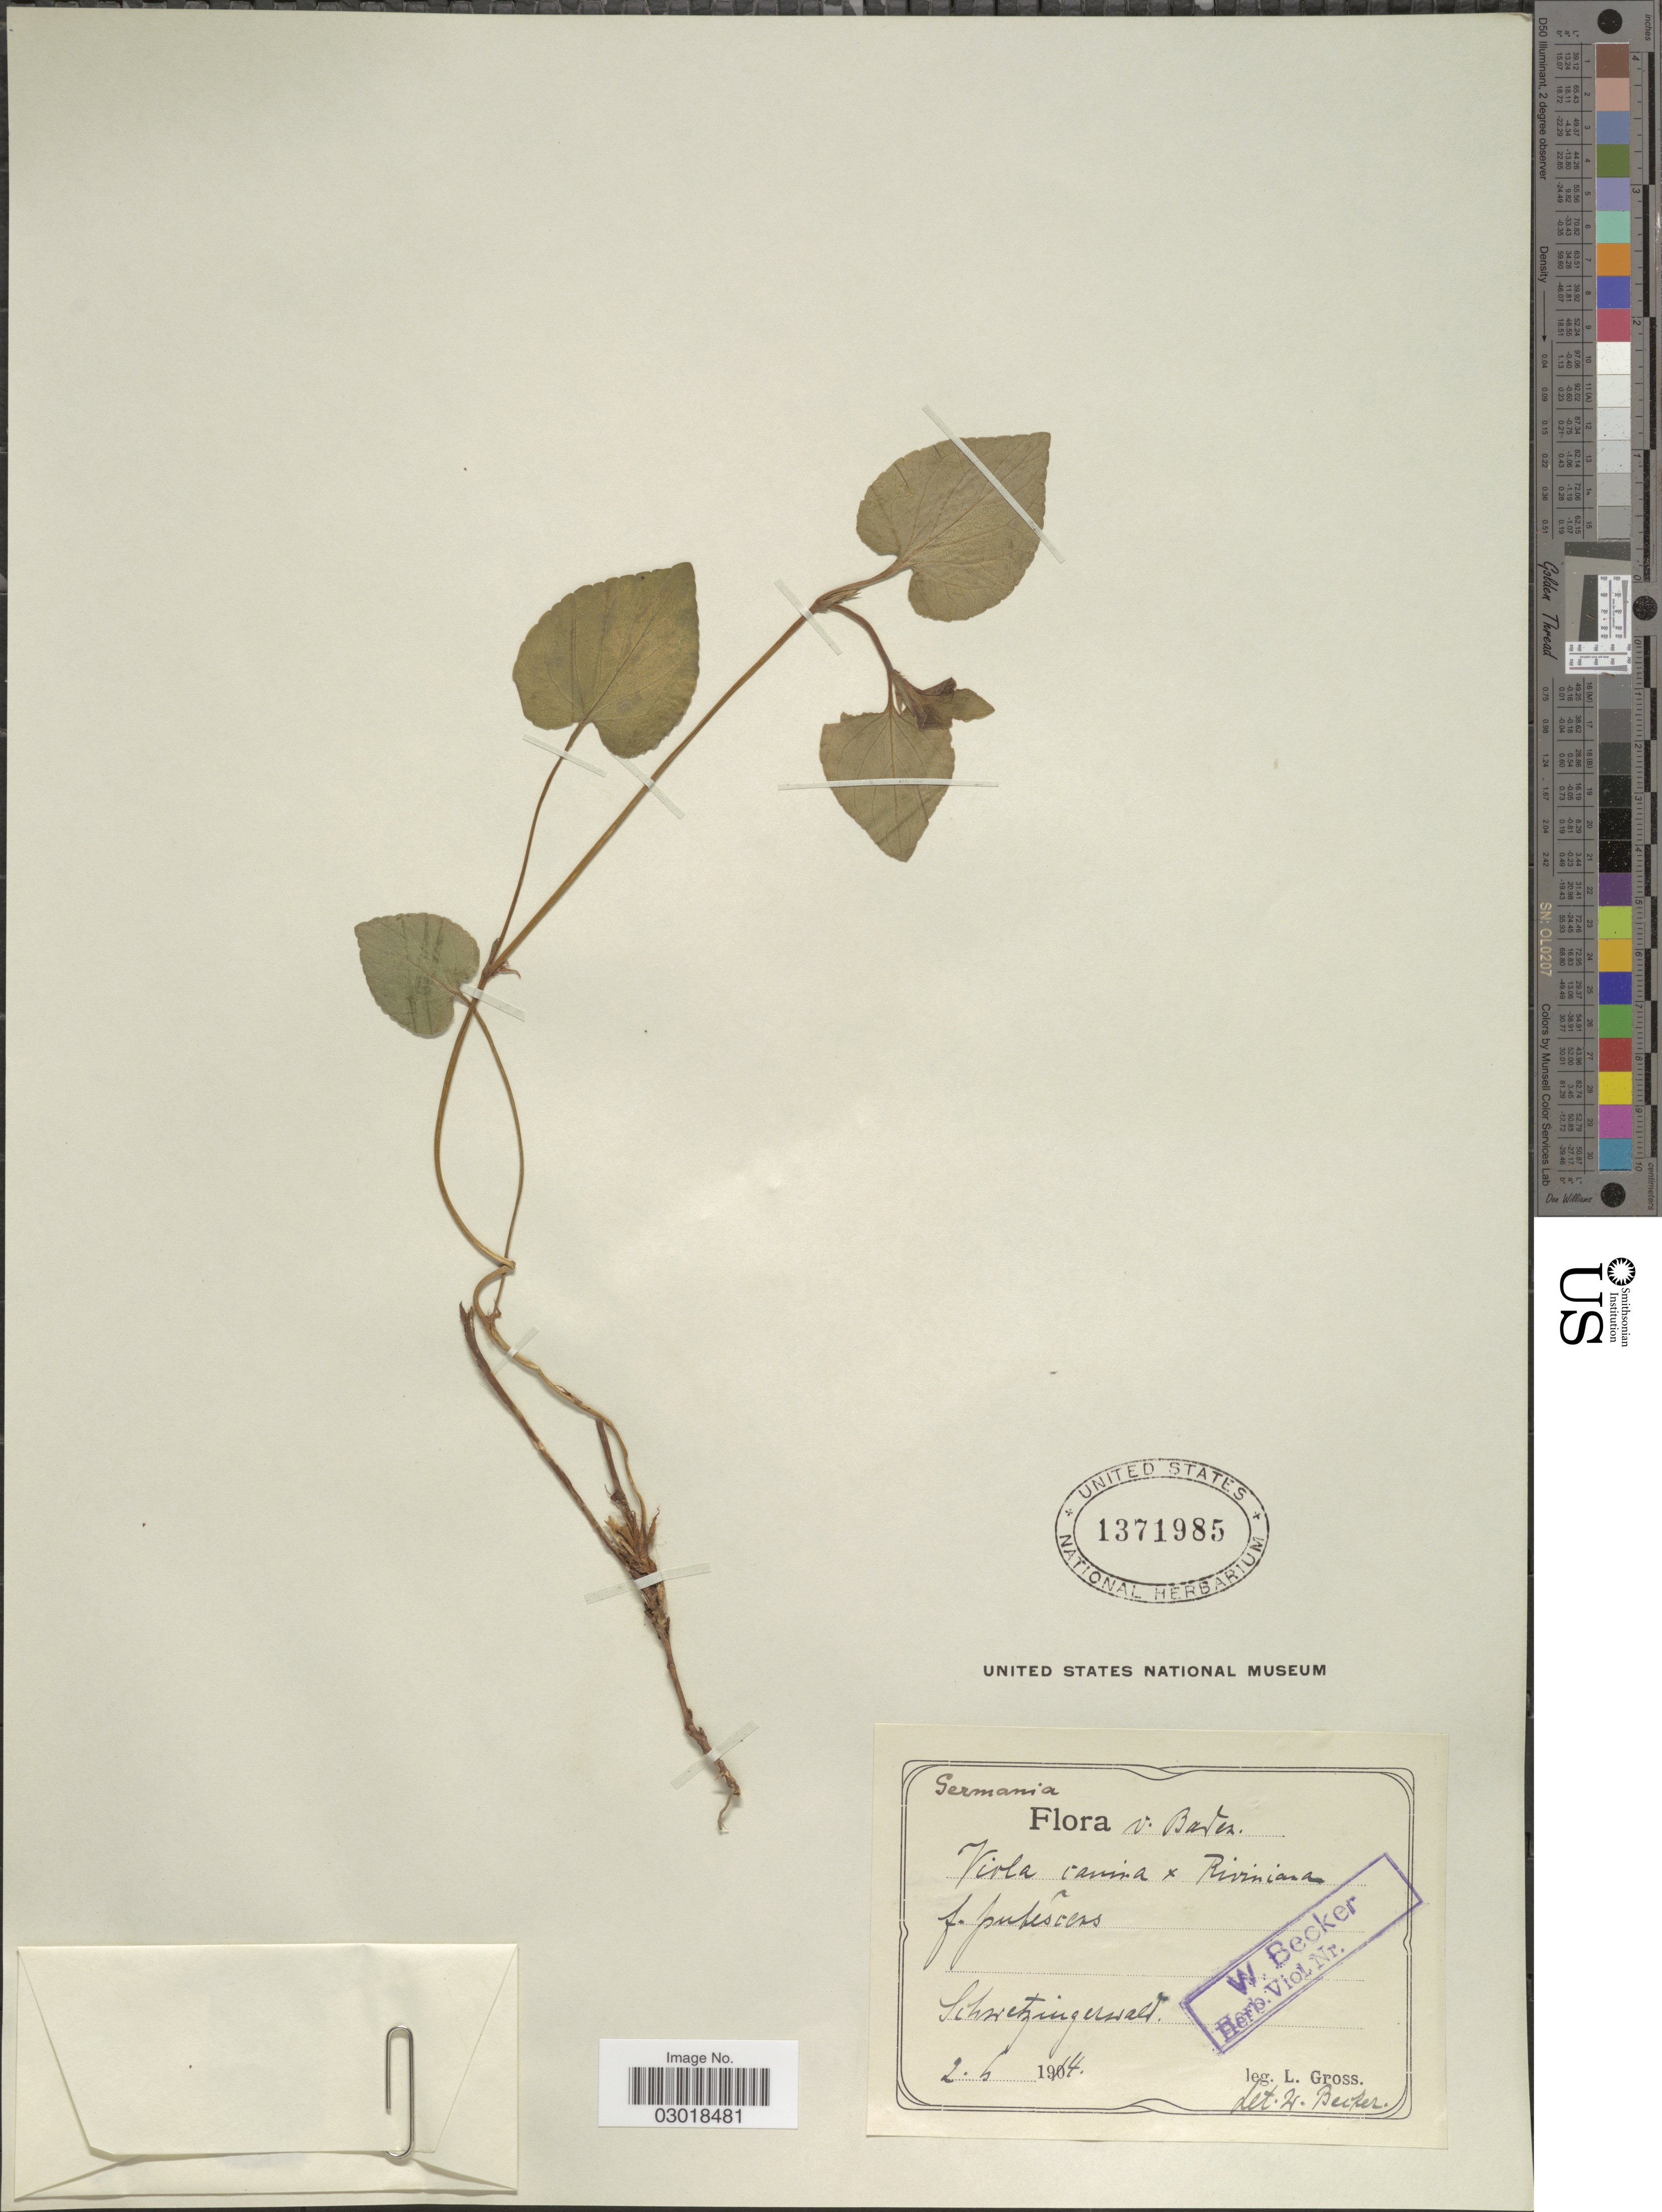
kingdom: Plantae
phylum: Tracheophyta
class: Magnoliopsida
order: Malpighiales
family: Violaceae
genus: Viola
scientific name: Viola canina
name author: L.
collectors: L. Gross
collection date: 1914-06-02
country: Germany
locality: V. Bavez. Schwetzingerwald.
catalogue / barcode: US 1371985